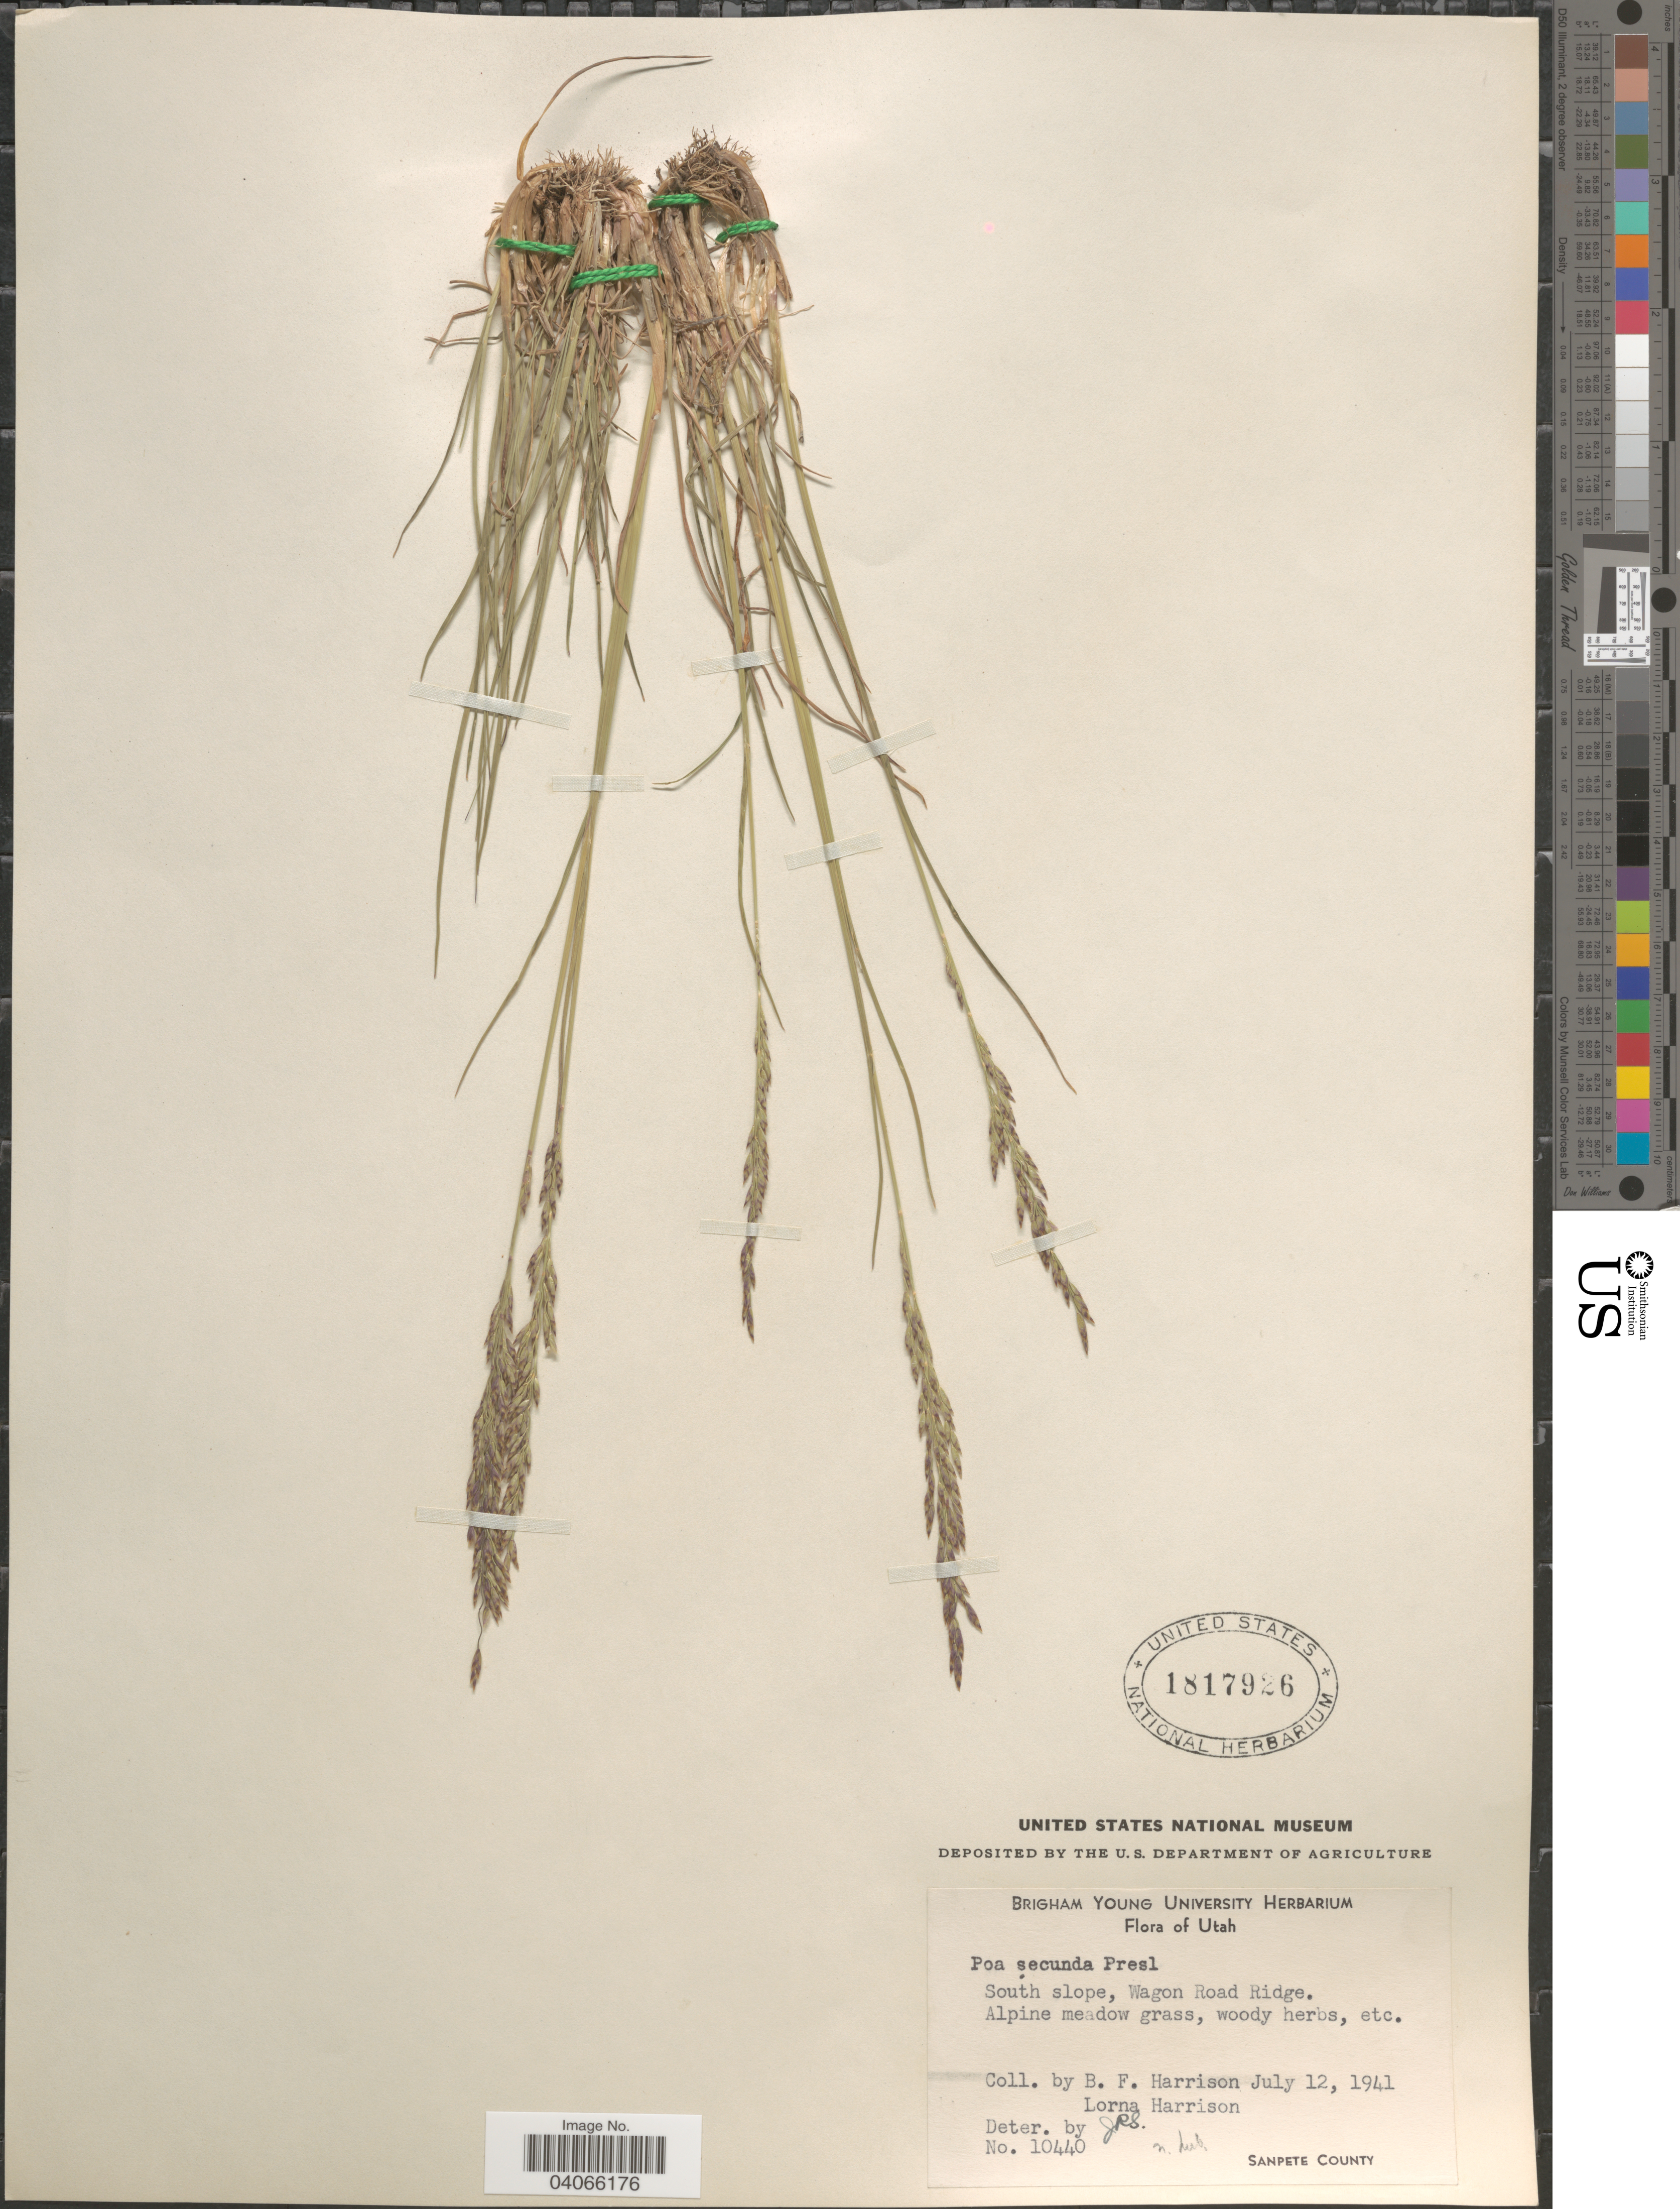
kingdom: Plantae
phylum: Tracheophyta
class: Liliopsida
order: Poales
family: Poaceae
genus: Poa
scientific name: Poa secunda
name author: J. Presl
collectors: B. F. Harrison & L. Harrison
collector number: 10440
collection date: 1941-07-12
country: United States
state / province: Utah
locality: South slope, Wagon Road Ridge. Sanpete County.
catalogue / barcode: US 1817926